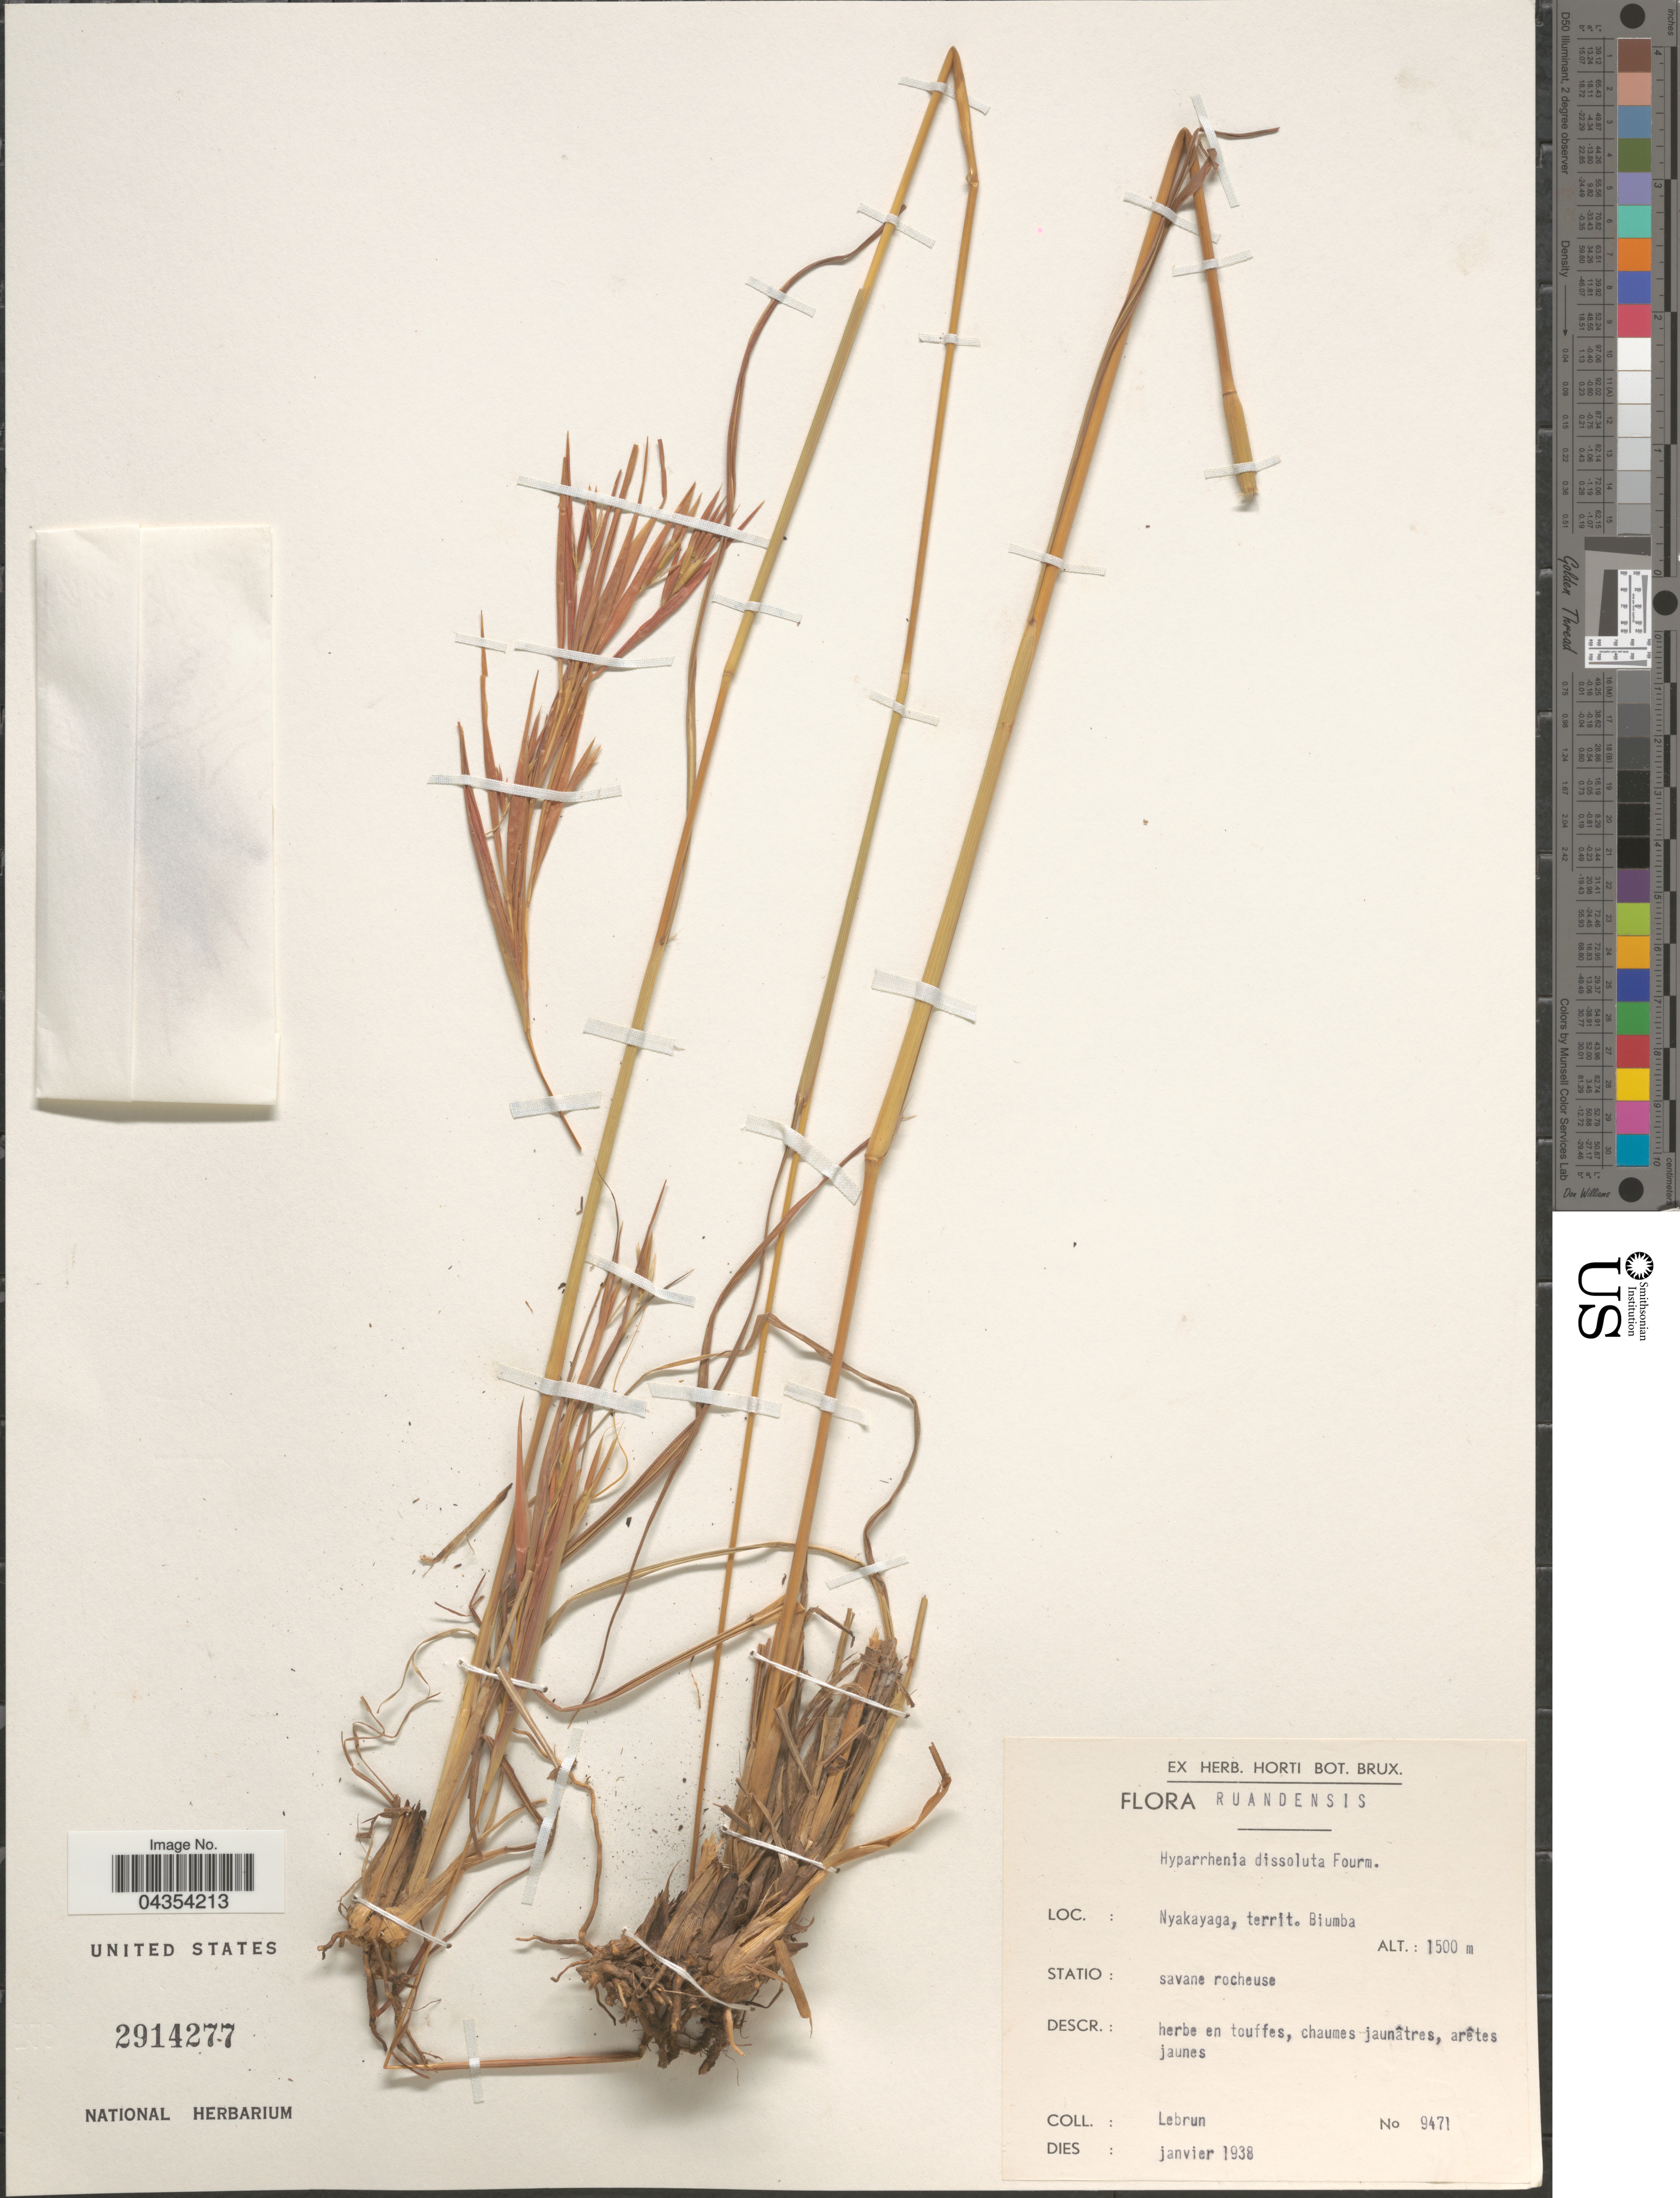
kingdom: Plantae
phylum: Tracheophyta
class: Liliopsida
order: Poales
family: Poaceae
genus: Hyperthelia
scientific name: Hyperthelia dissoluta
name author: (Nees ex Steud.) Clayton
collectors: J.A. Lebrun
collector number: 9471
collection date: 1938-01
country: Rwanda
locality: Ruandensis. Nyakayaga, territ. Biumba.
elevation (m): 1500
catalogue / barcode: US 2914277